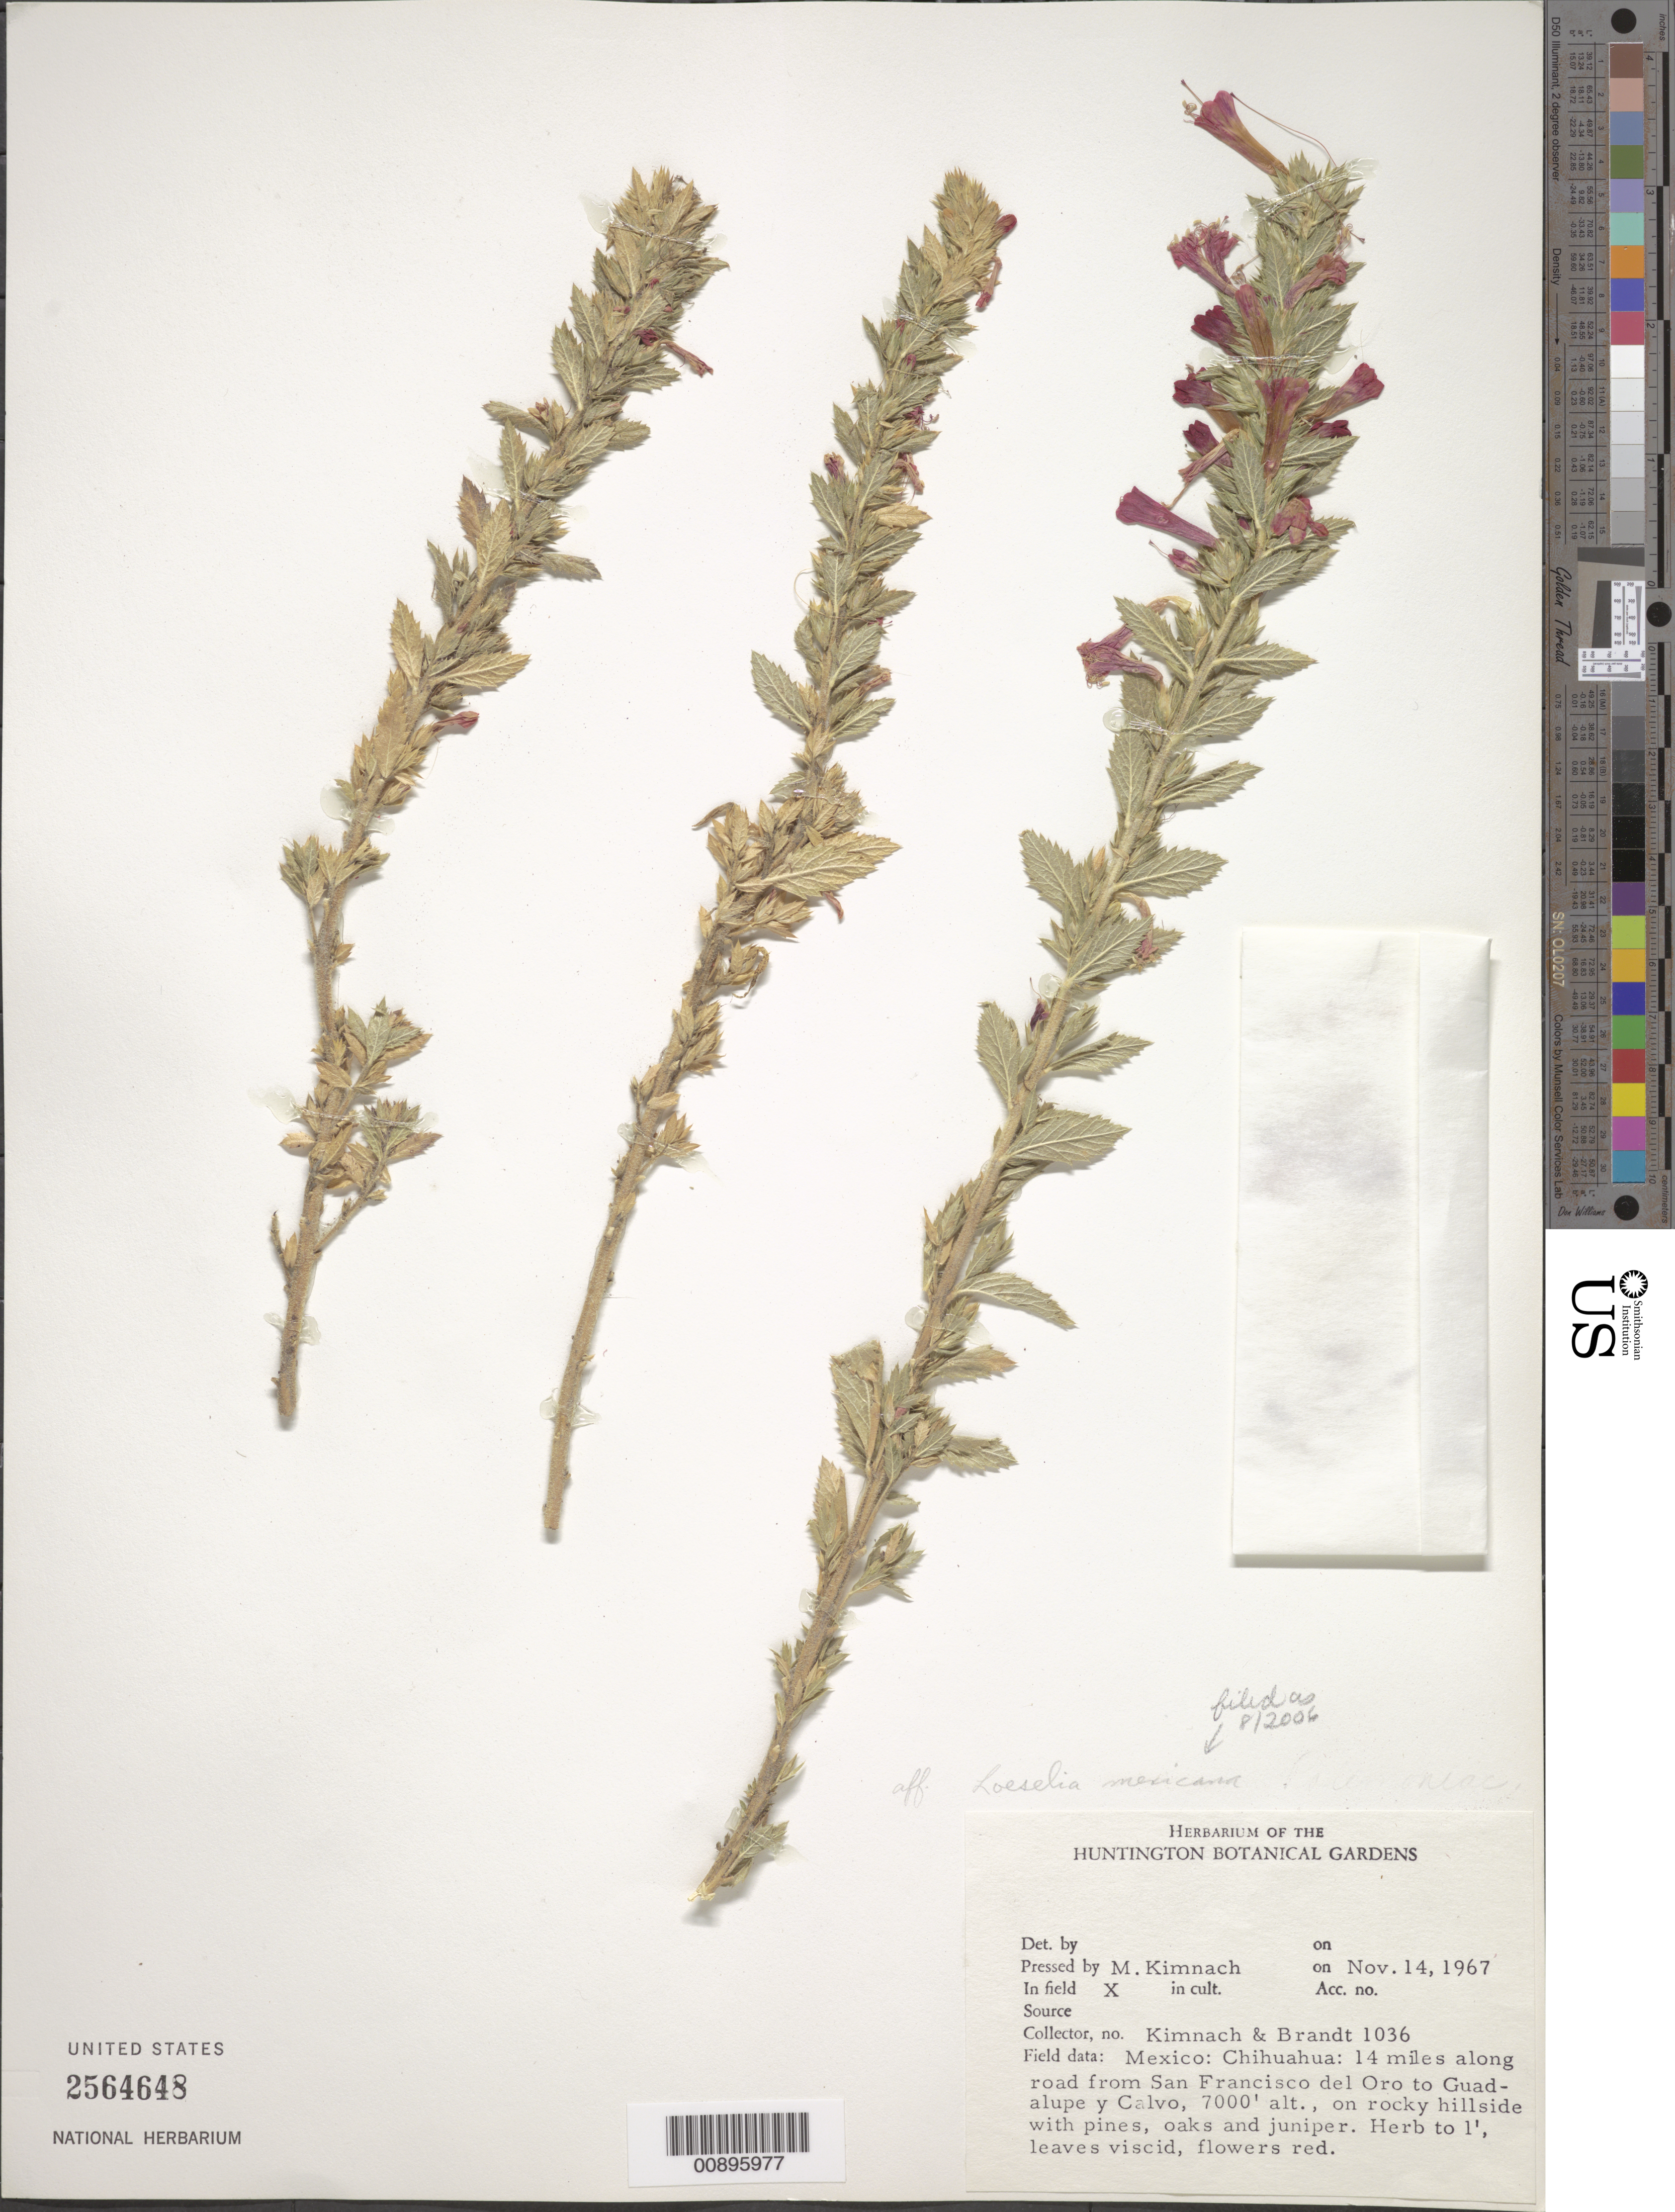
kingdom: Plantae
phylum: Tracheophyta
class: Magnoliopsida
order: Ericales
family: Polemoniaceae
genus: Loeselia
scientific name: Loeselia mexicana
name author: (Lam.) Brand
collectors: M. W. Kimnach & -. Brandt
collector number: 1036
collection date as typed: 14 Nov 1967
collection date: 1967-11-14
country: Mexico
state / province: Chihuahua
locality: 14 miles along road from San Francisco del Oro to Guadalupe y Calvo.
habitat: On rocky hillside with pines, oaks and juniper.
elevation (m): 2134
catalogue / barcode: US 2564648